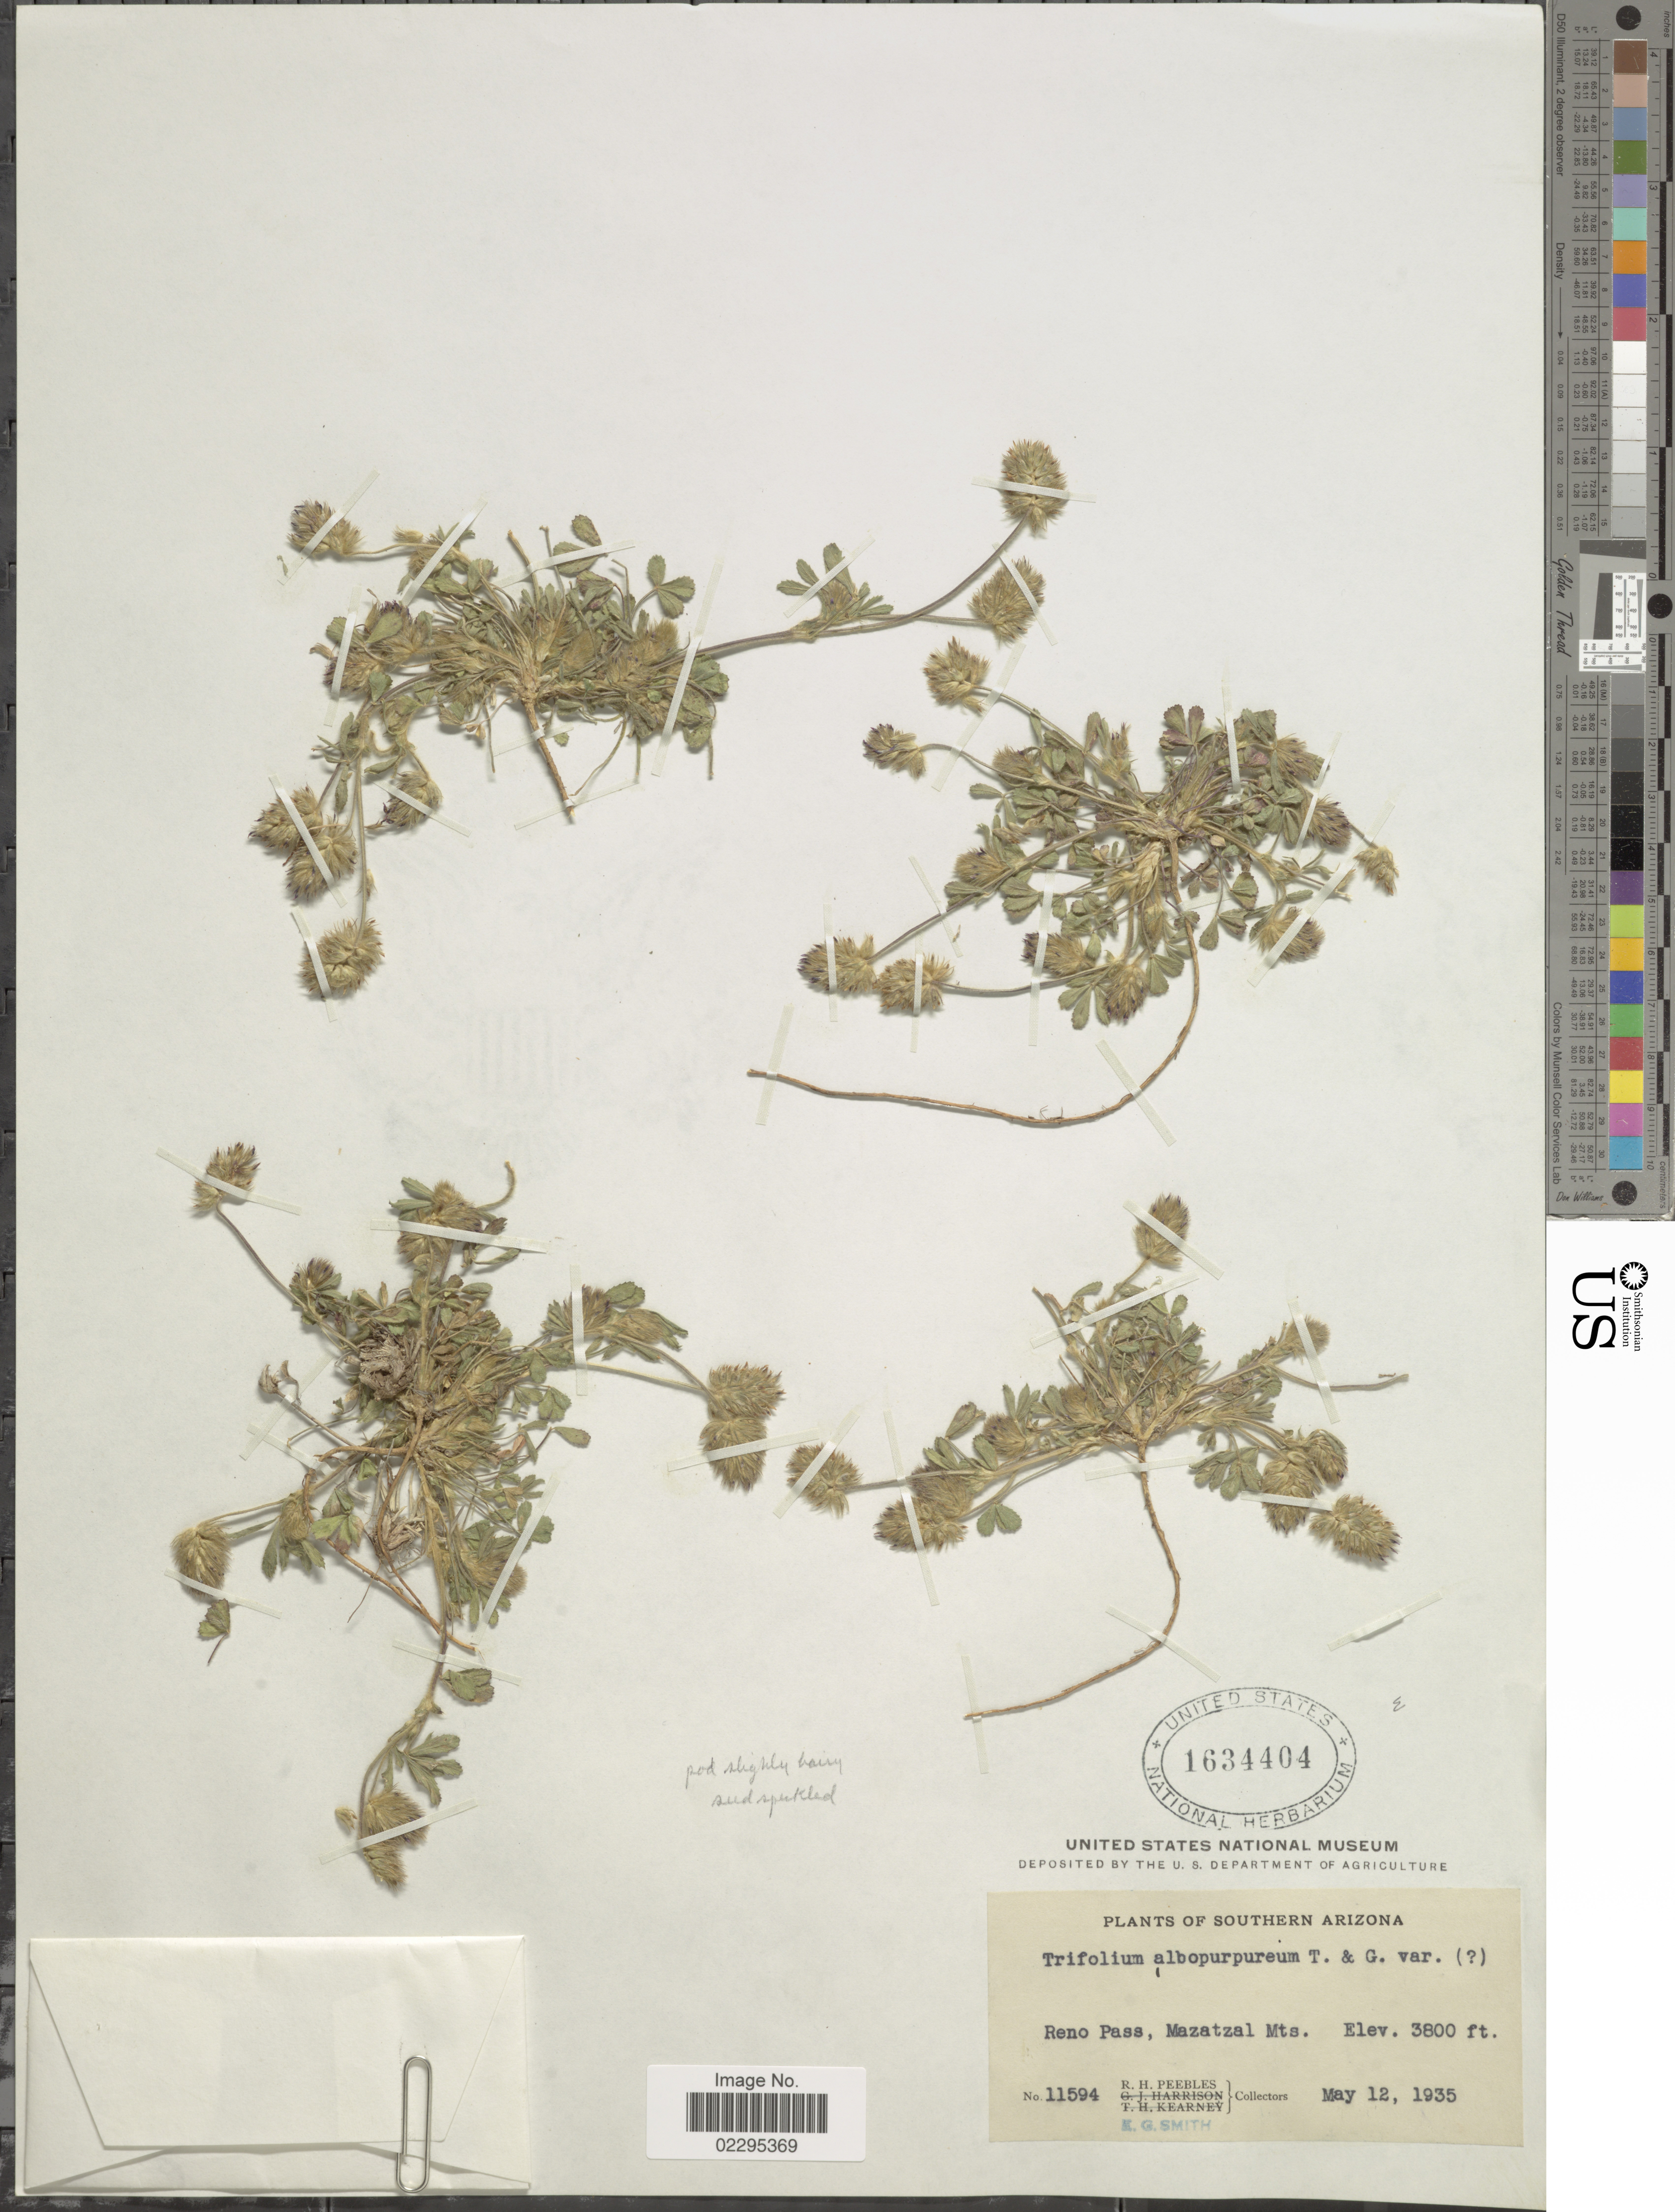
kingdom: Plantae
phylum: Tracheophyta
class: Magnoliopsida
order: Fabales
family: Fabaceae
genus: Trifolium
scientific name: Trifolium albopurpureum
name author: Torr. & A. Gray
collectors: R. H. Peebles & E. G. Smith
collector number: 11594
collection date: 1935-05-12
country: United States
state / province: Arizona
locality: Southern Arizona, Reno Pass, Mazatzal Mts.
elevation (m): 1158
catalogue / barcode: US 1634404